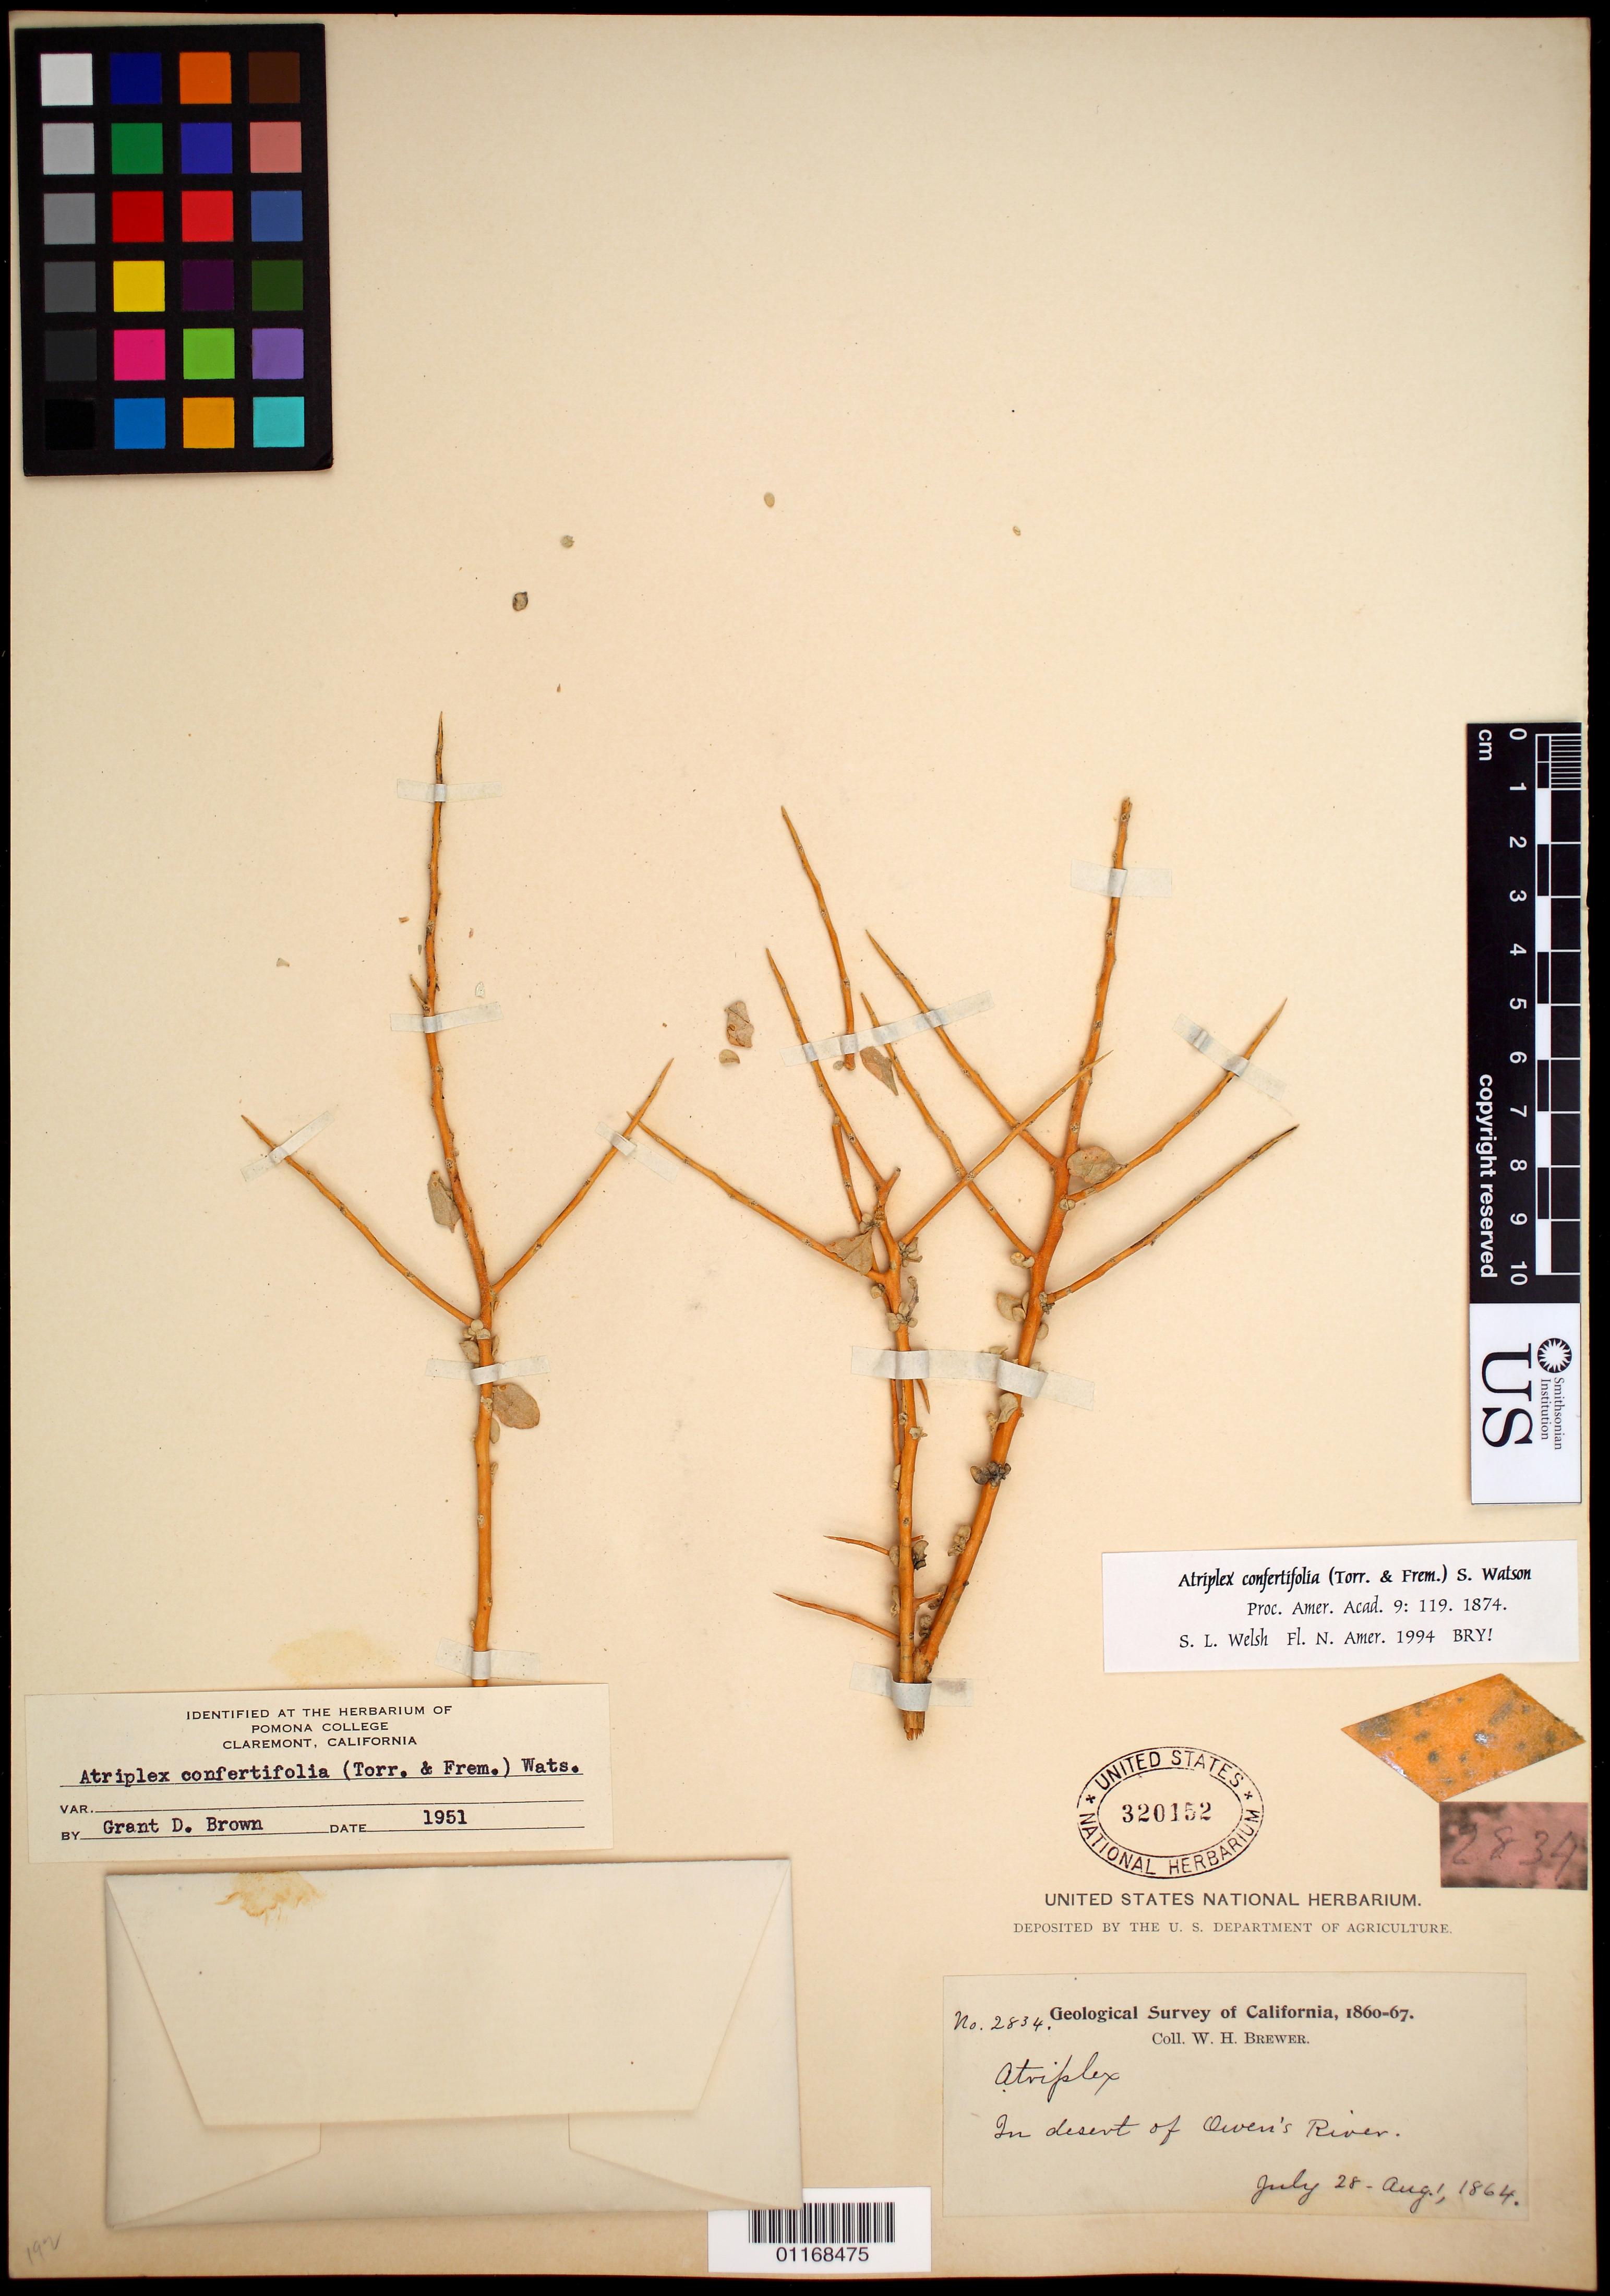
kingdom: Plantae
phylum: Tracheophyta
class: Magnoliopsida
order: Caryophyllales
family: Amaranthaceae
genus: Atriplex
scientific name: Atriplex confertifolia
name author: (Torr. & Frém.) S. Watson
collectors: W. H. Brewer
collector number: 2834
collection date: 1864-07-28,1864-08-01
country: United States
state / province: California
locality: In deserts of Ownes River.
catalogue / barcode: US 320152